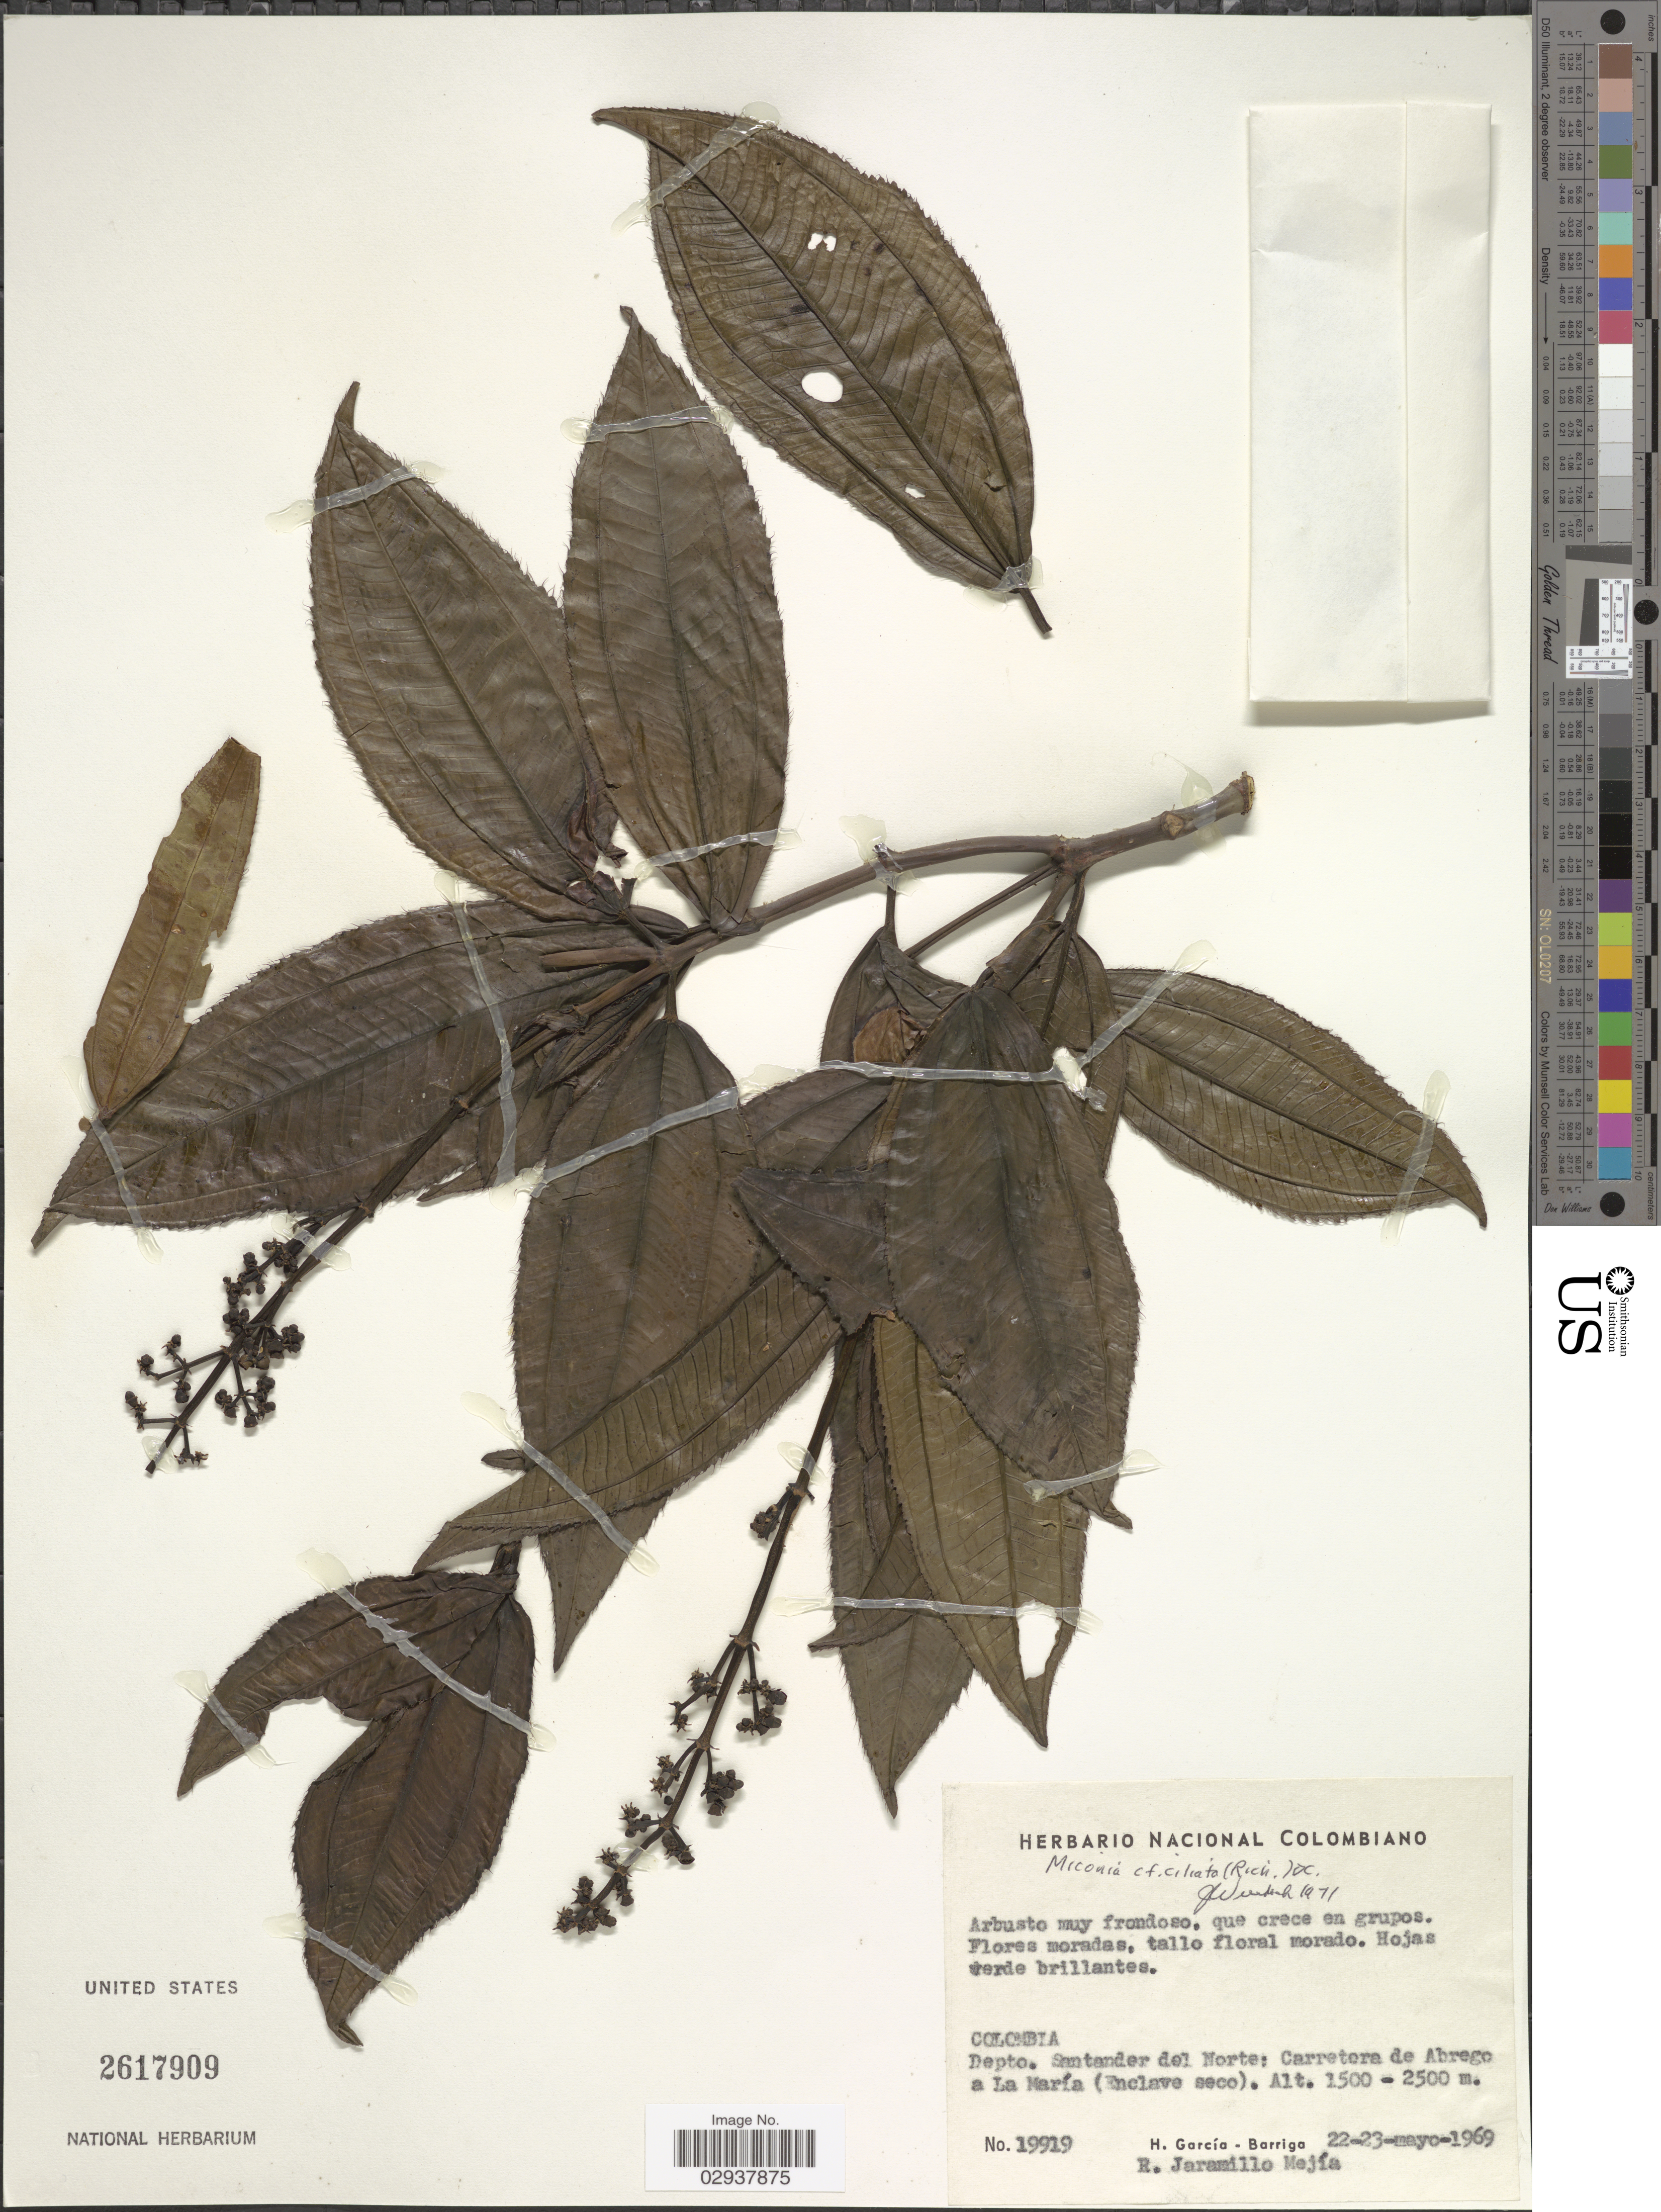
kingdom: Plantae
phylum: Tracheophyta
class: Magnoliopsida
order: Myrtales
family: Melastomataceae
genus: Miconia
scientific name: Miconia ciliata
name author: (Rich.) DC.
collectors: H. García Barriga & R. Jaramillo M.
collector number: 19919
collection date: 1969-05-22/1969-05-23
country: Colombia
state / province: Norte de Santander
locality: Depto. Santander del Norte: Carretera de Abrego a La María (Enclave seco).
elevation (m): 1500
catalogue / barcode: US 2617909